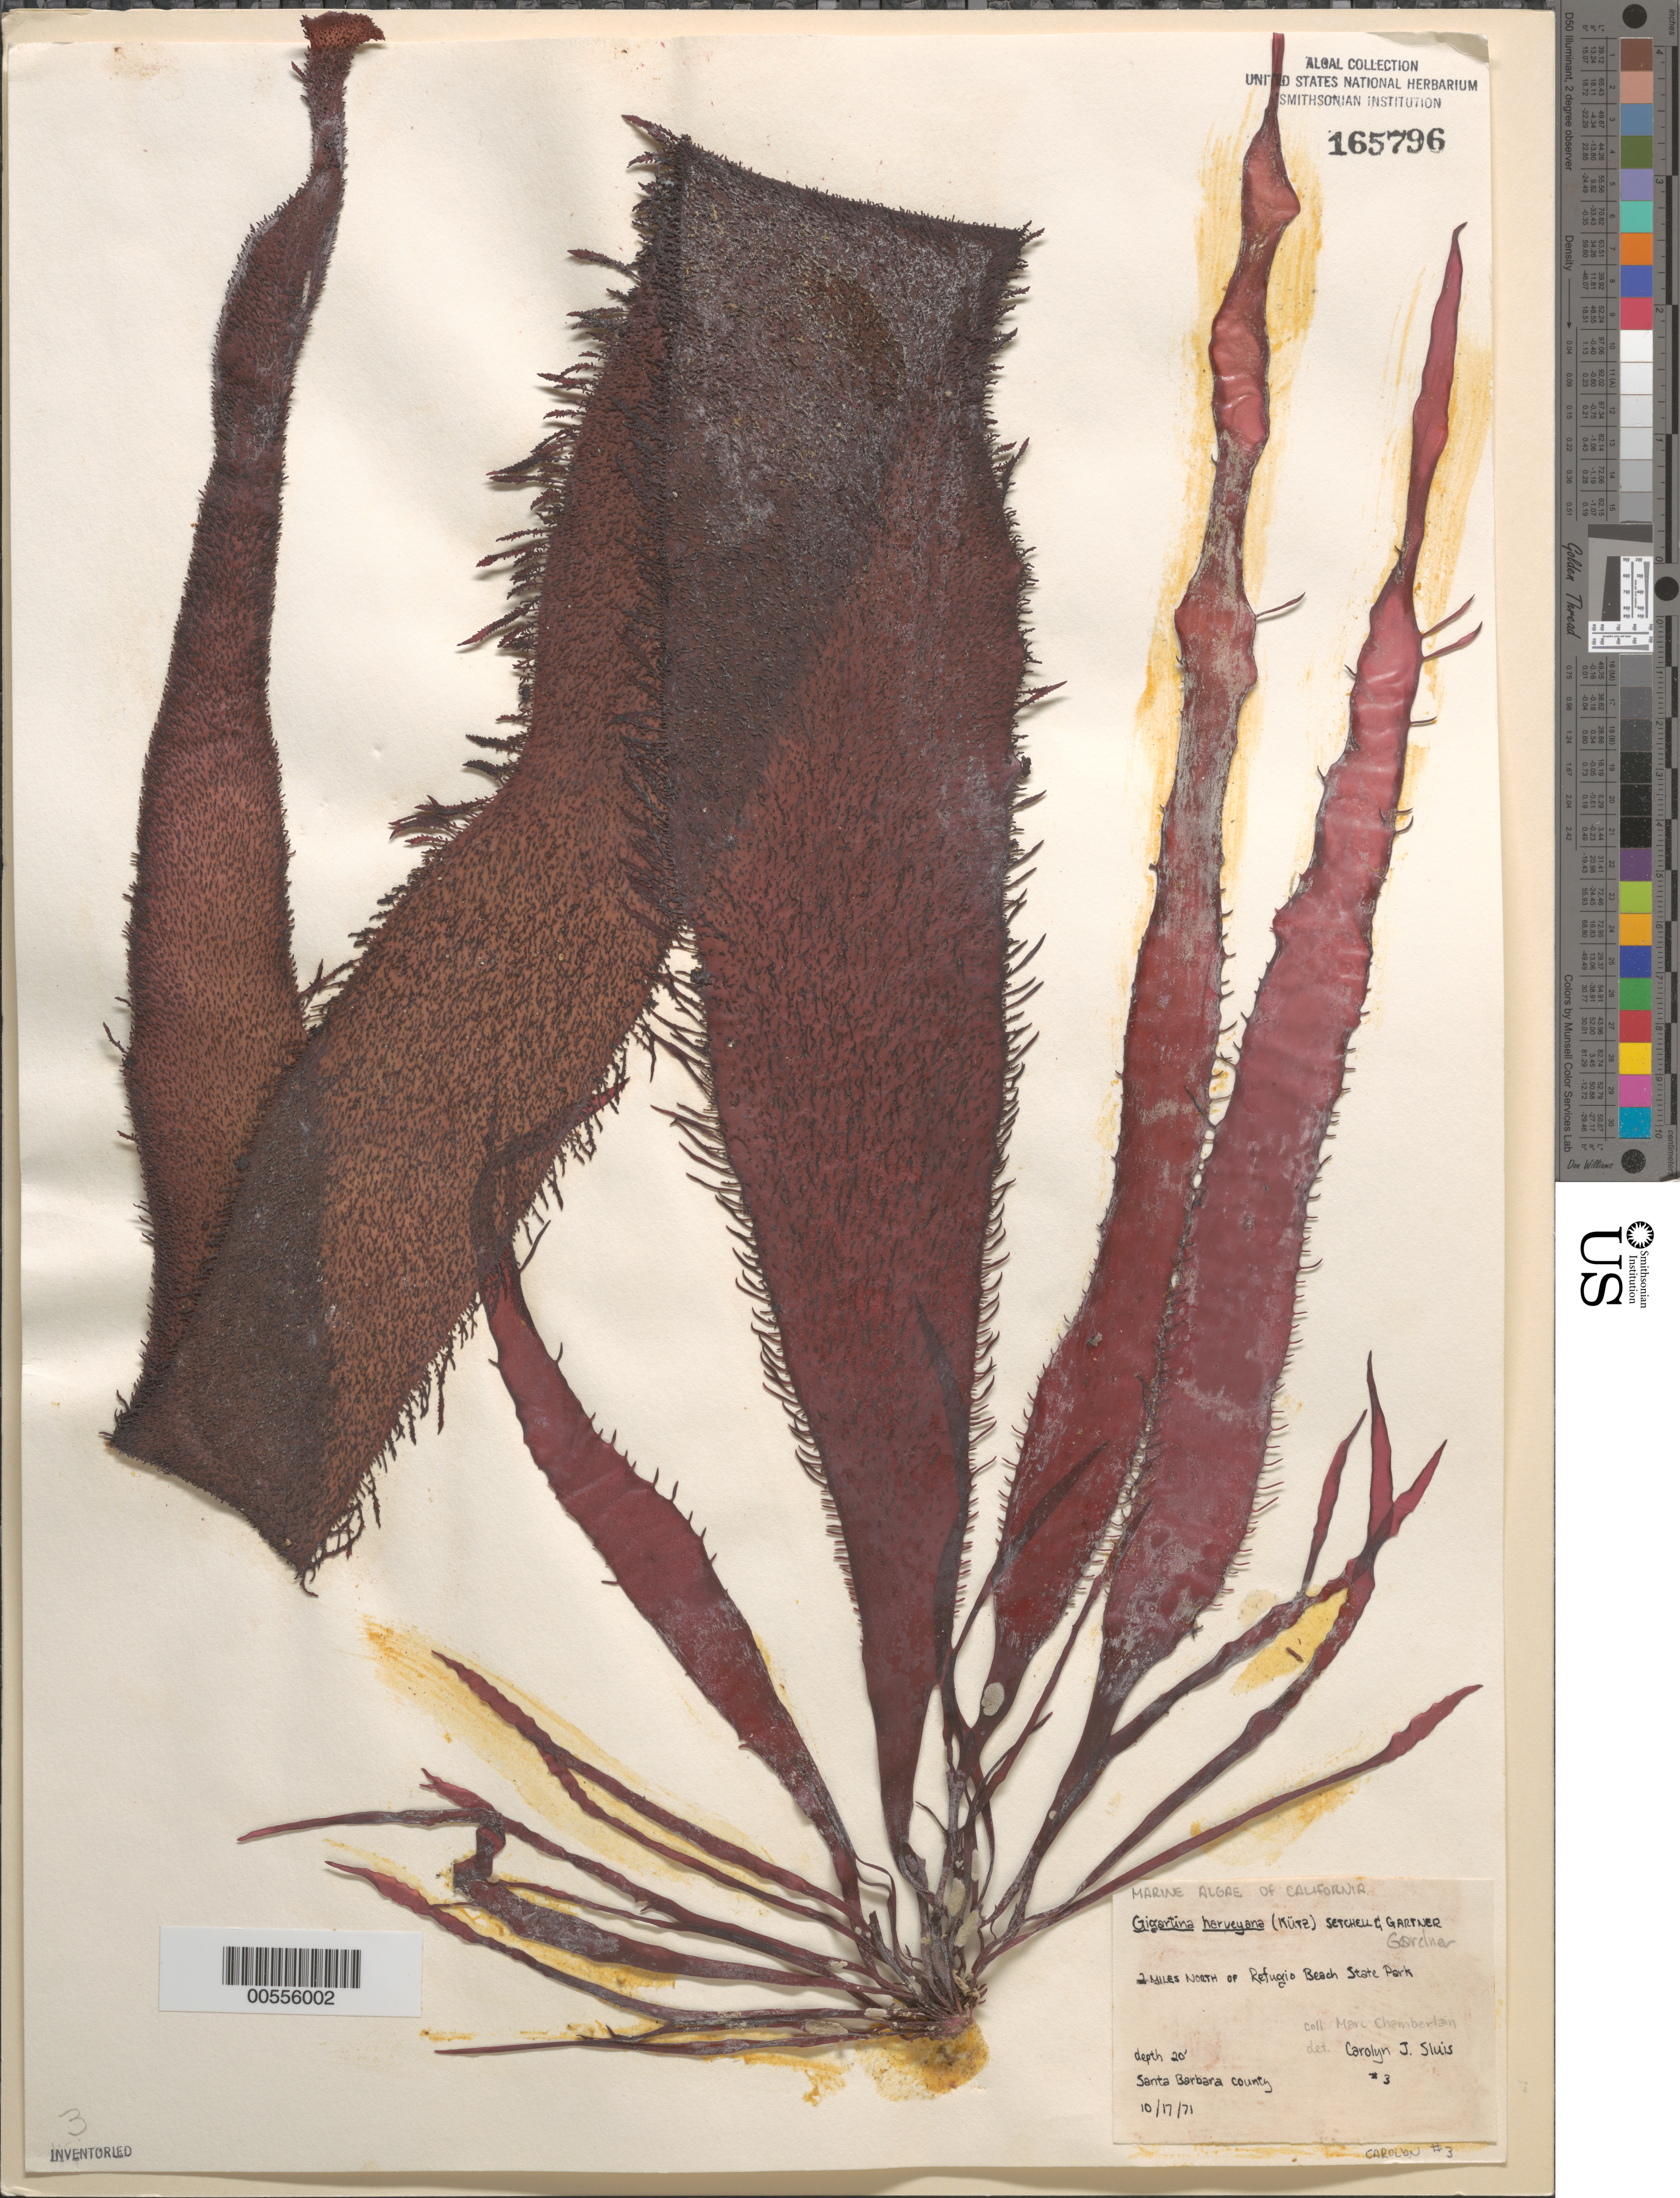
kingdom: Plantae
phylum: Rhodophyta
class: Florideophyceae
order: Gigartinales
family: Gigartinaceae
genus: Chondracanthus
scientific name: Chondracanthus harveyanus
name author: (Kütz.) Guiry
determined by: Algae name updating Project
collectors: M. Chamberlain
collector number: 3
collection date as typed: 17 Oct 1971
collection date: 1971-10-17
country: United States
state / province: California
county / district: Santa Barbara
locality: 2 miles north of Refugio Beach State Park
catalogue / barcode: US 165796